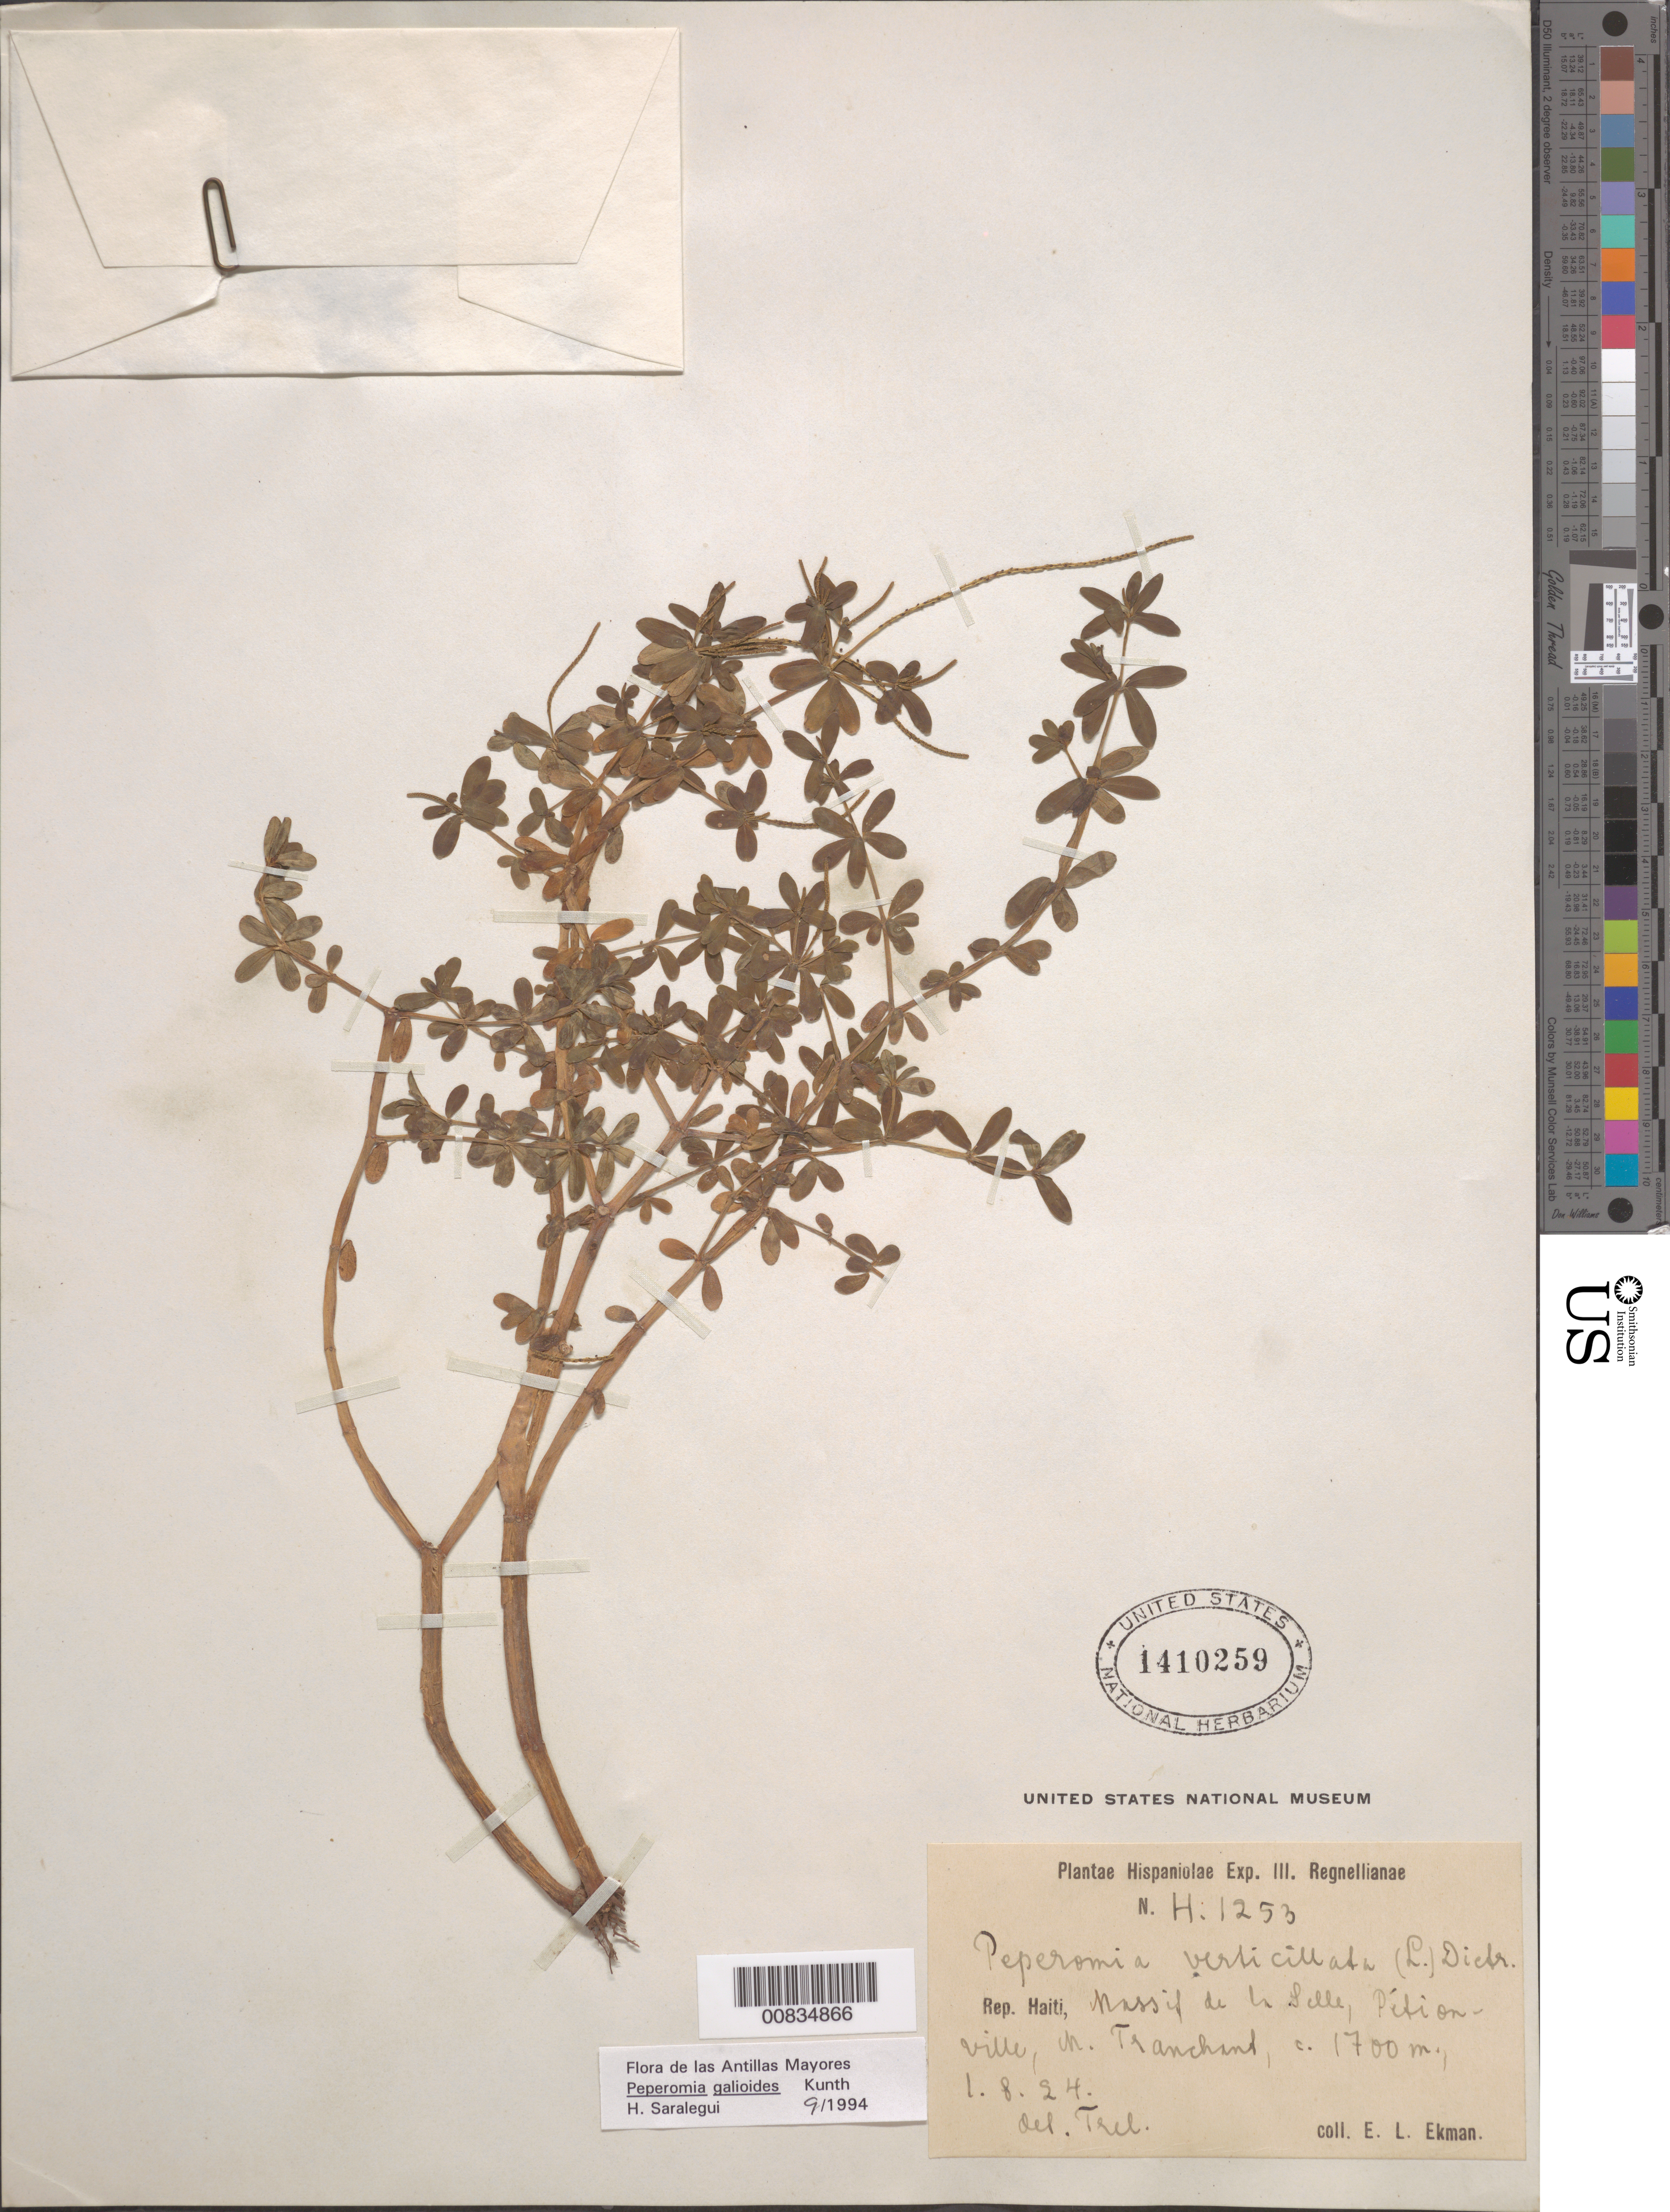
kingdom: Plantae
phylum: Tracheophyta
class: Magnoliopsida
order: Piperales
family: Piperaceae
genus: Peperomia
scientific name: Peperomia galioides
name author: Kunth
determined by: Saralegui Boza, H., (HAJB), Jardin Botanico Nacional (Habana)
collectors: E. L. Ekman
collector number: H 1253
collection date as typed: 01 Aug 1924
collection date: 1924-08-01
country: Haiti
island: Hispaniola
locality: Massif de la Selle, Pétionville, M. Tranchant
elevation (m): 1700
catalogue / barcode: US 1410259